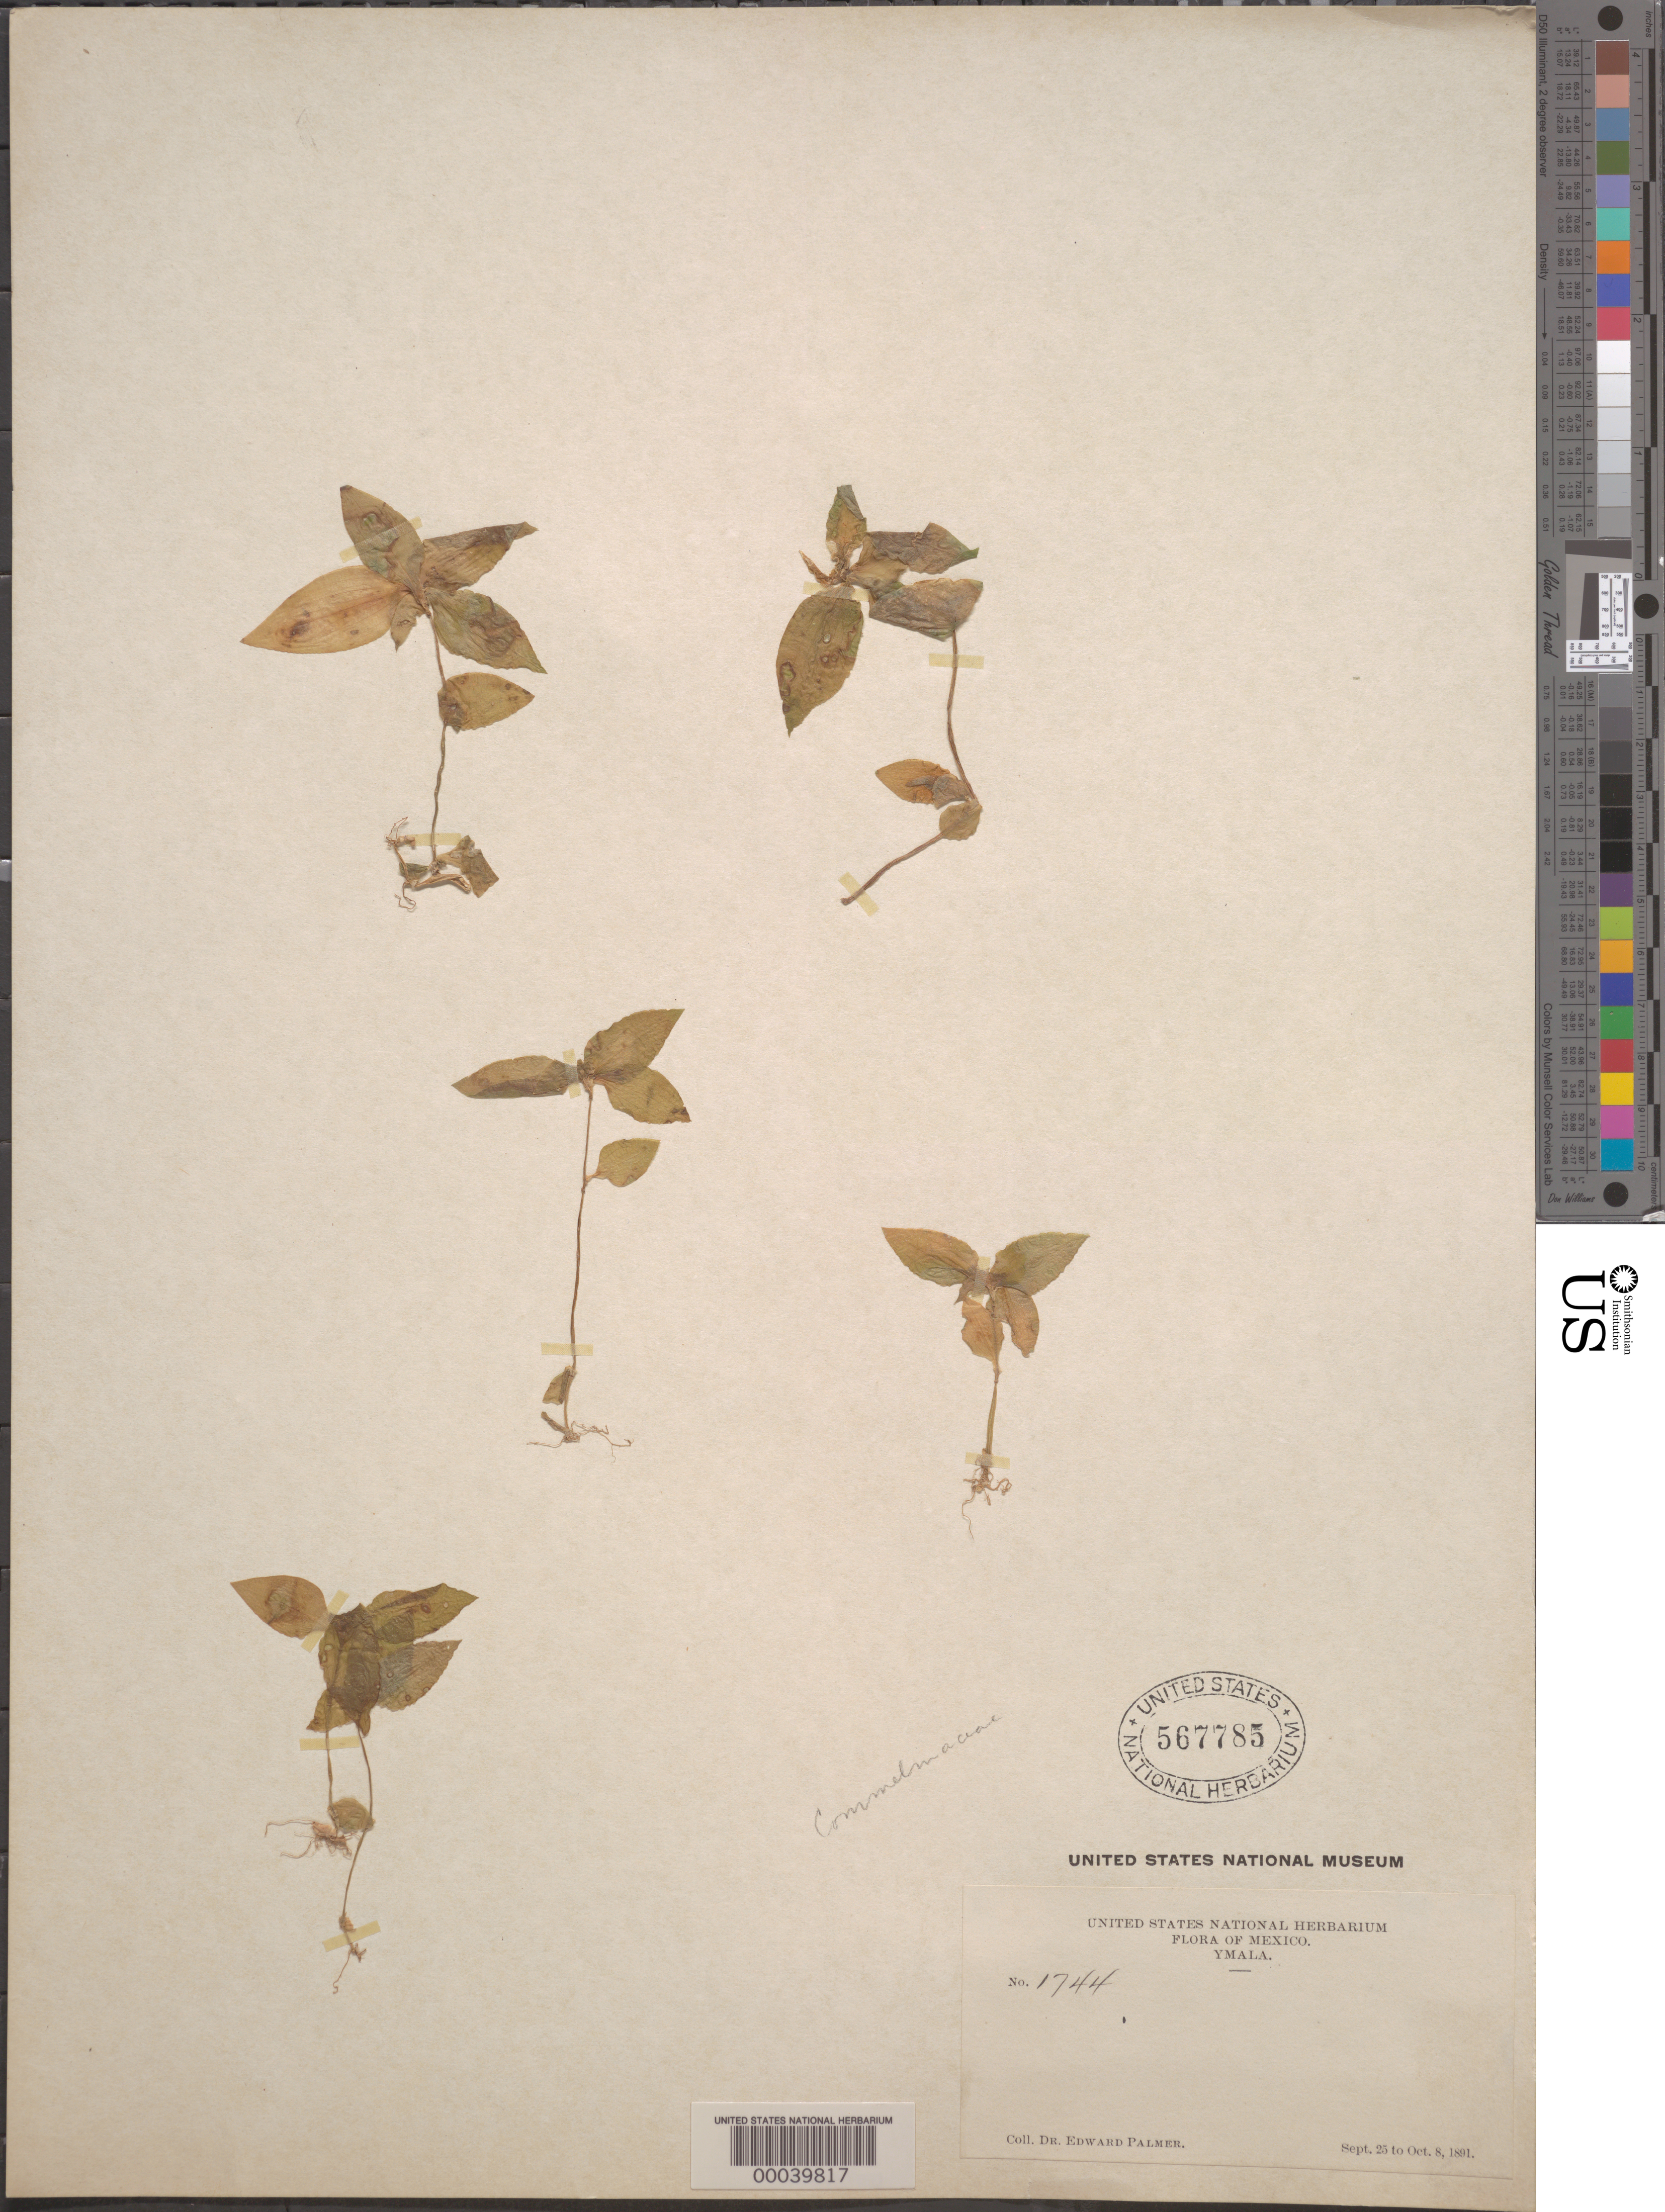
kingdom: Plantae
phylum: Tracheophyta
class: Liliopsida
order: Commelinales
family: Commelinaceae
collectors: E. Palmer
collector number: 1744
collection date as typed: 25 Sep 1891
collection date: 1891-09-25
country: Mexico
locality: Ymala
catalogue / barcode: US 567785